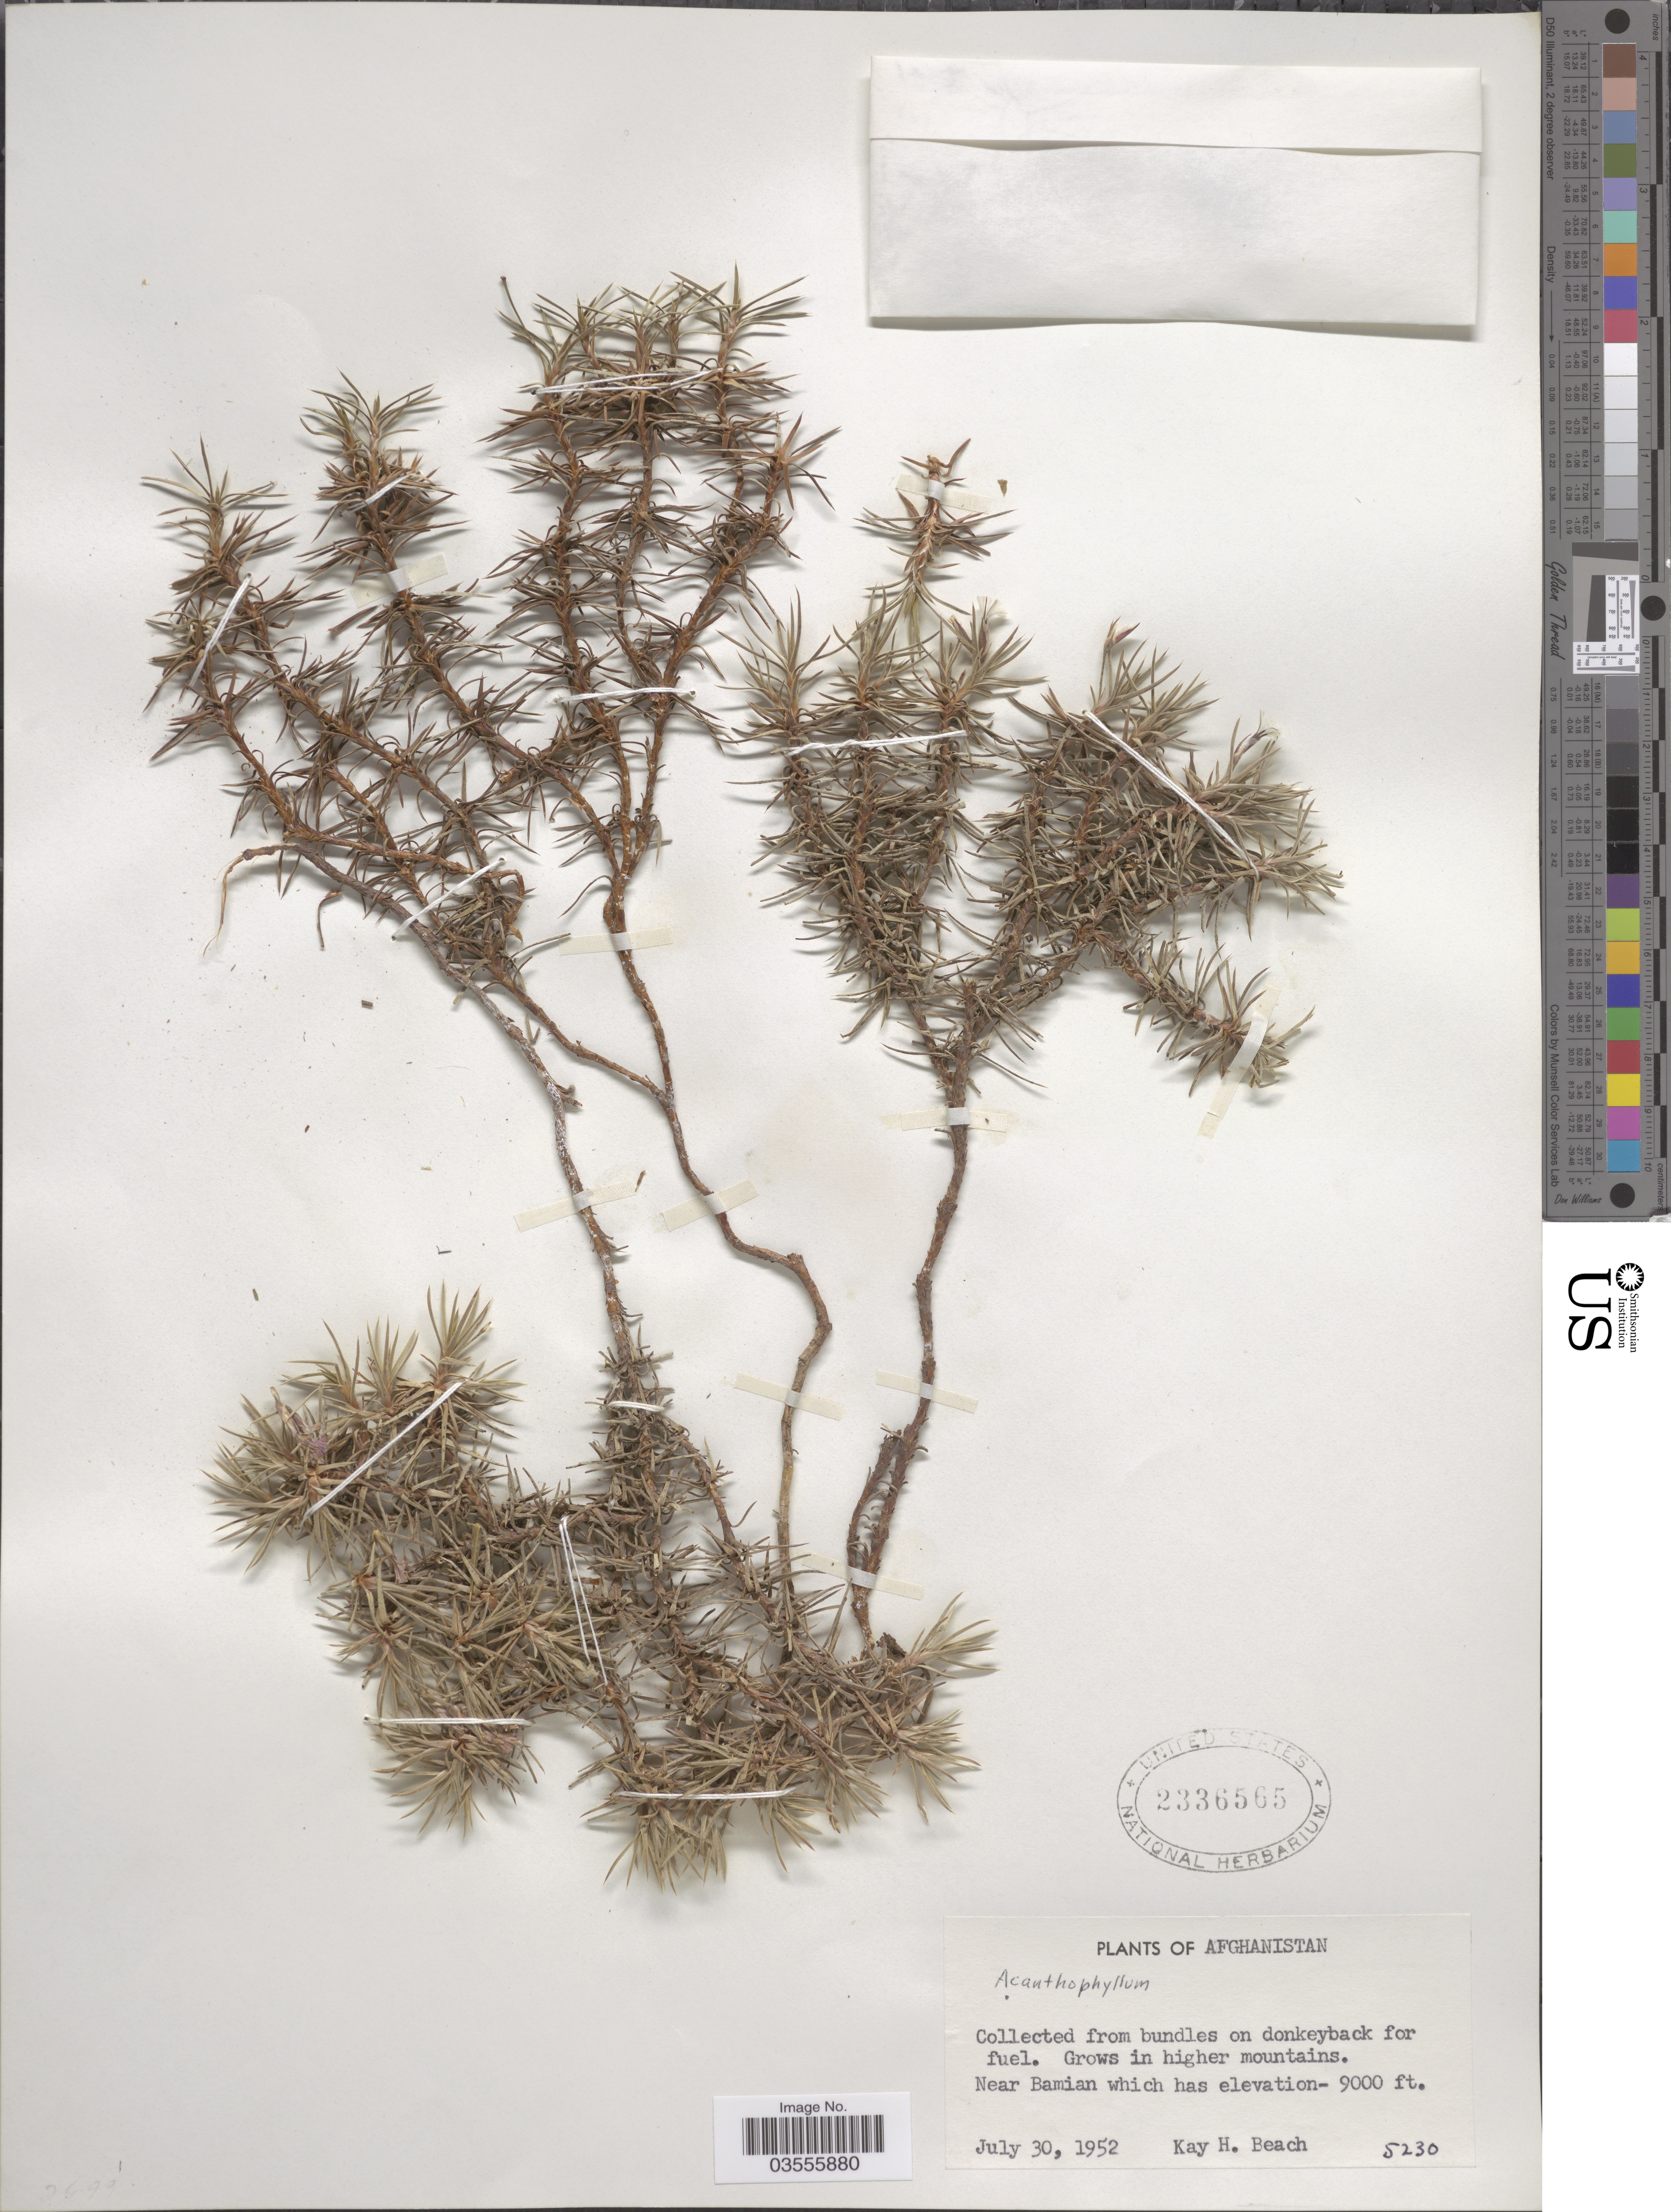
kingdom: Plantae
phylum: Tracheophyta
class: Magnoliopsida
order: Caryophyllales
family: Caryophyllaceae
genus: Acanthophyllum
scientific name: Acanthophyllum sp.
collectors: K. H. Beach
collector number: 5230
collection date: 1952-07-30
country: Afghanistan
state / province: Bamian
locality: Near Bamian.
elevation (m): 2743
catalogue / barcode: US 2336565